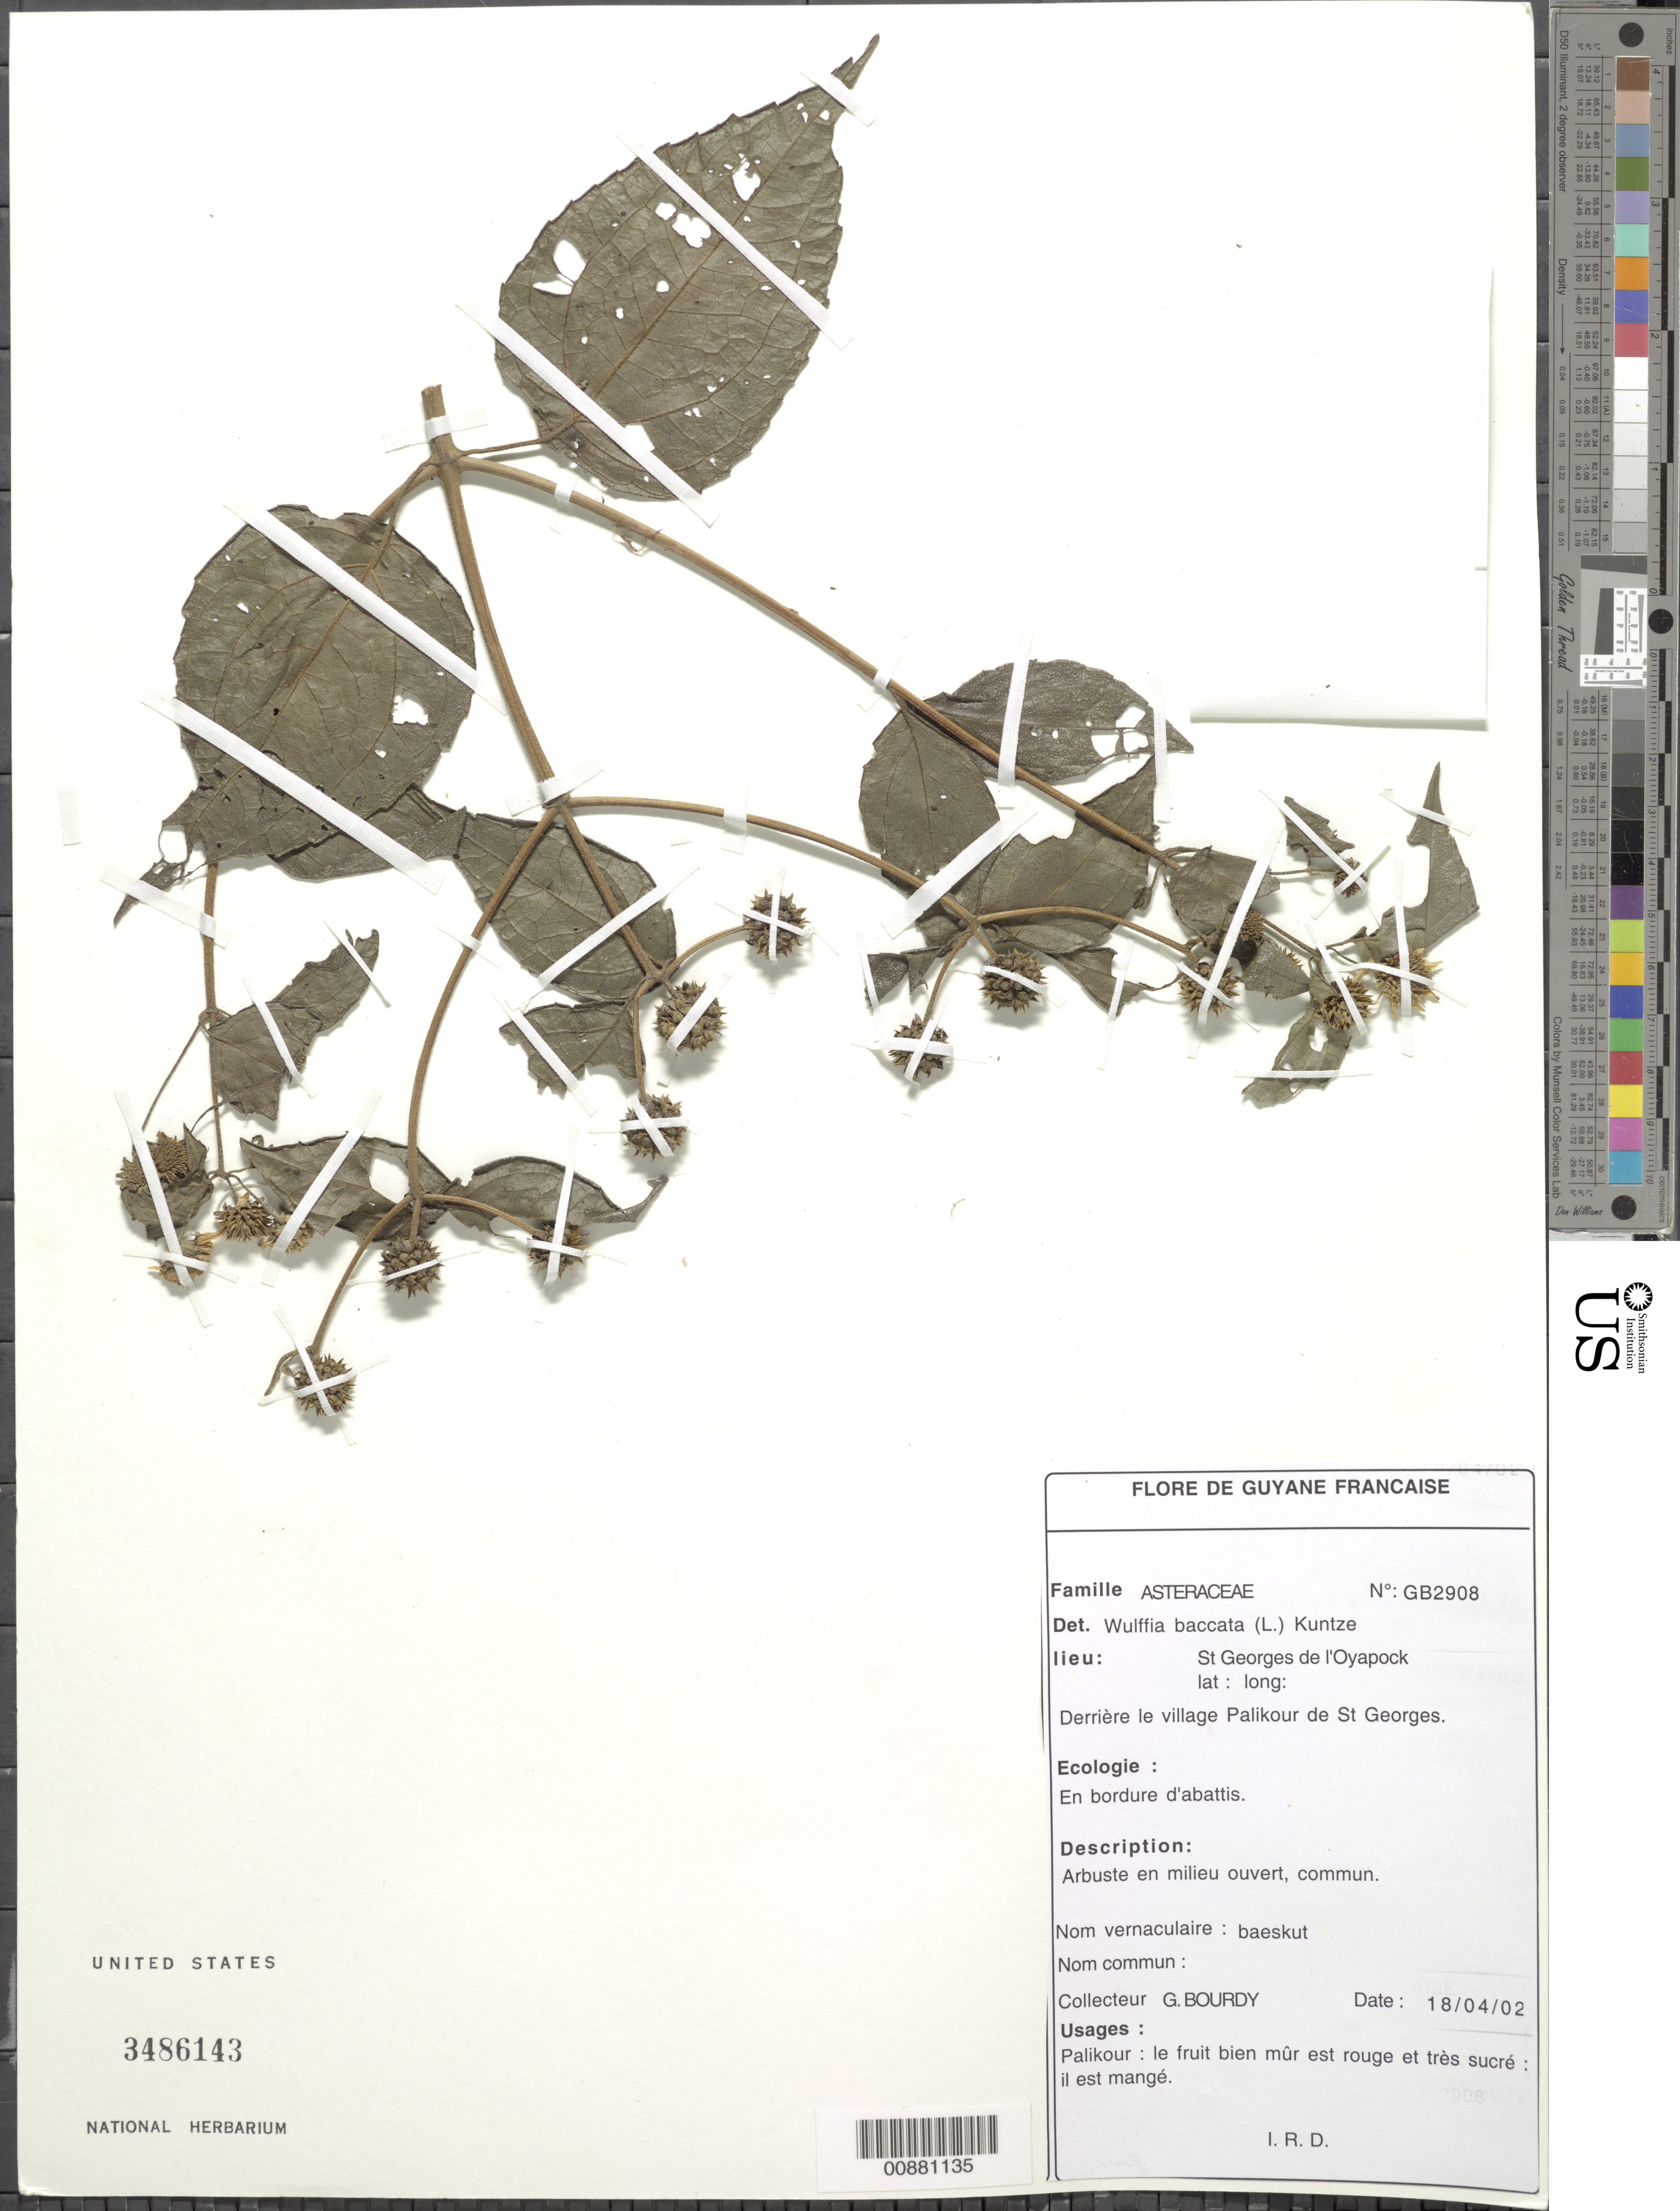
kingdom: Plantae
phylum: Tracheophyta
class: Magnoliopsida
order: Asterales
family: Asteraceae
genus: Wulffia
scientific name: Wulffia baccata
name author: (L. f.) Kuntze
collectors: G. Bourdy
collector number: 2908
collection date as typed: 18-Apr-02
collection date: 2002-04-18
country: French Guiana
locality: St. Georges de l'Oyapock, Village Palikour de St. Georges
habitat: Bordure d'abattis. En mileu ouvert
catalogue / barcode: US 3486143